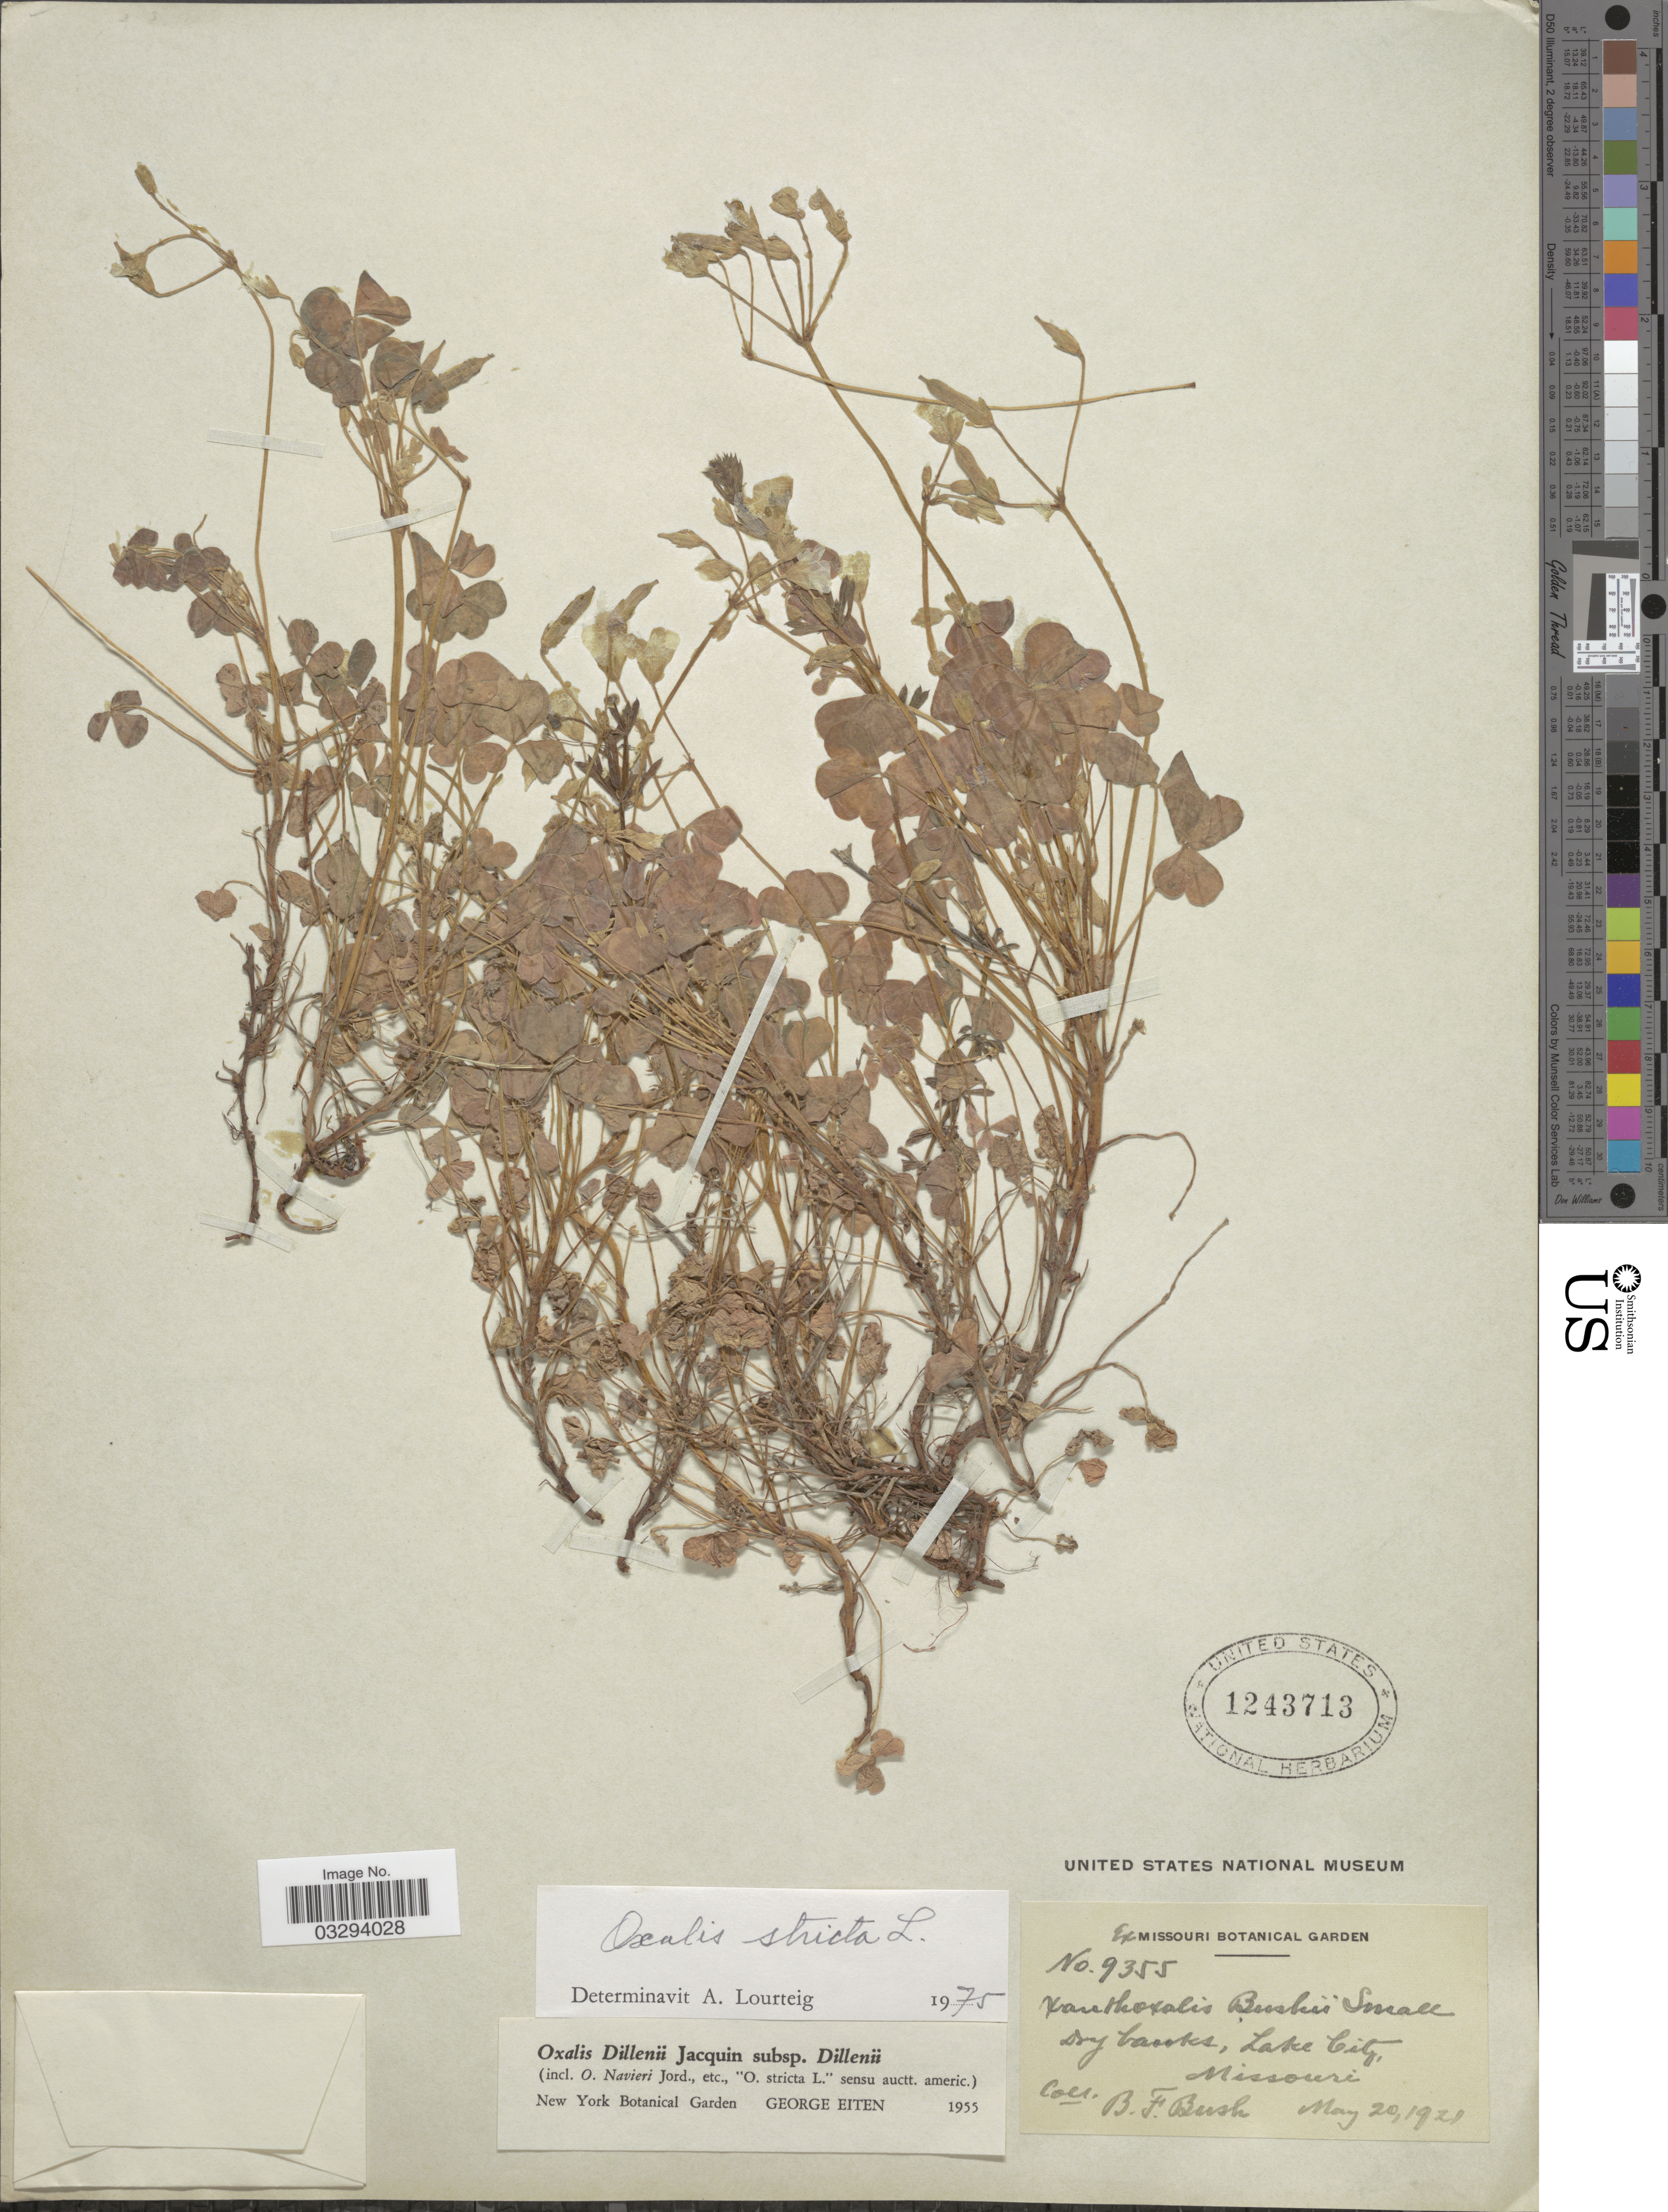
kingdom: Plantae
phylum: Tracheophyta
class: Magnoliopsida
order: Oxalidales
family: Oxalidaceae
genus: Oxalis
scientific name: Oxalis sp.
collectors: B. F. Bush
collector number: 9355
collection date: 1921-05-20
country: United States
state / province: Missouri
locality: Dry banks, Lake City.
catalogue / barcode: US 1243713